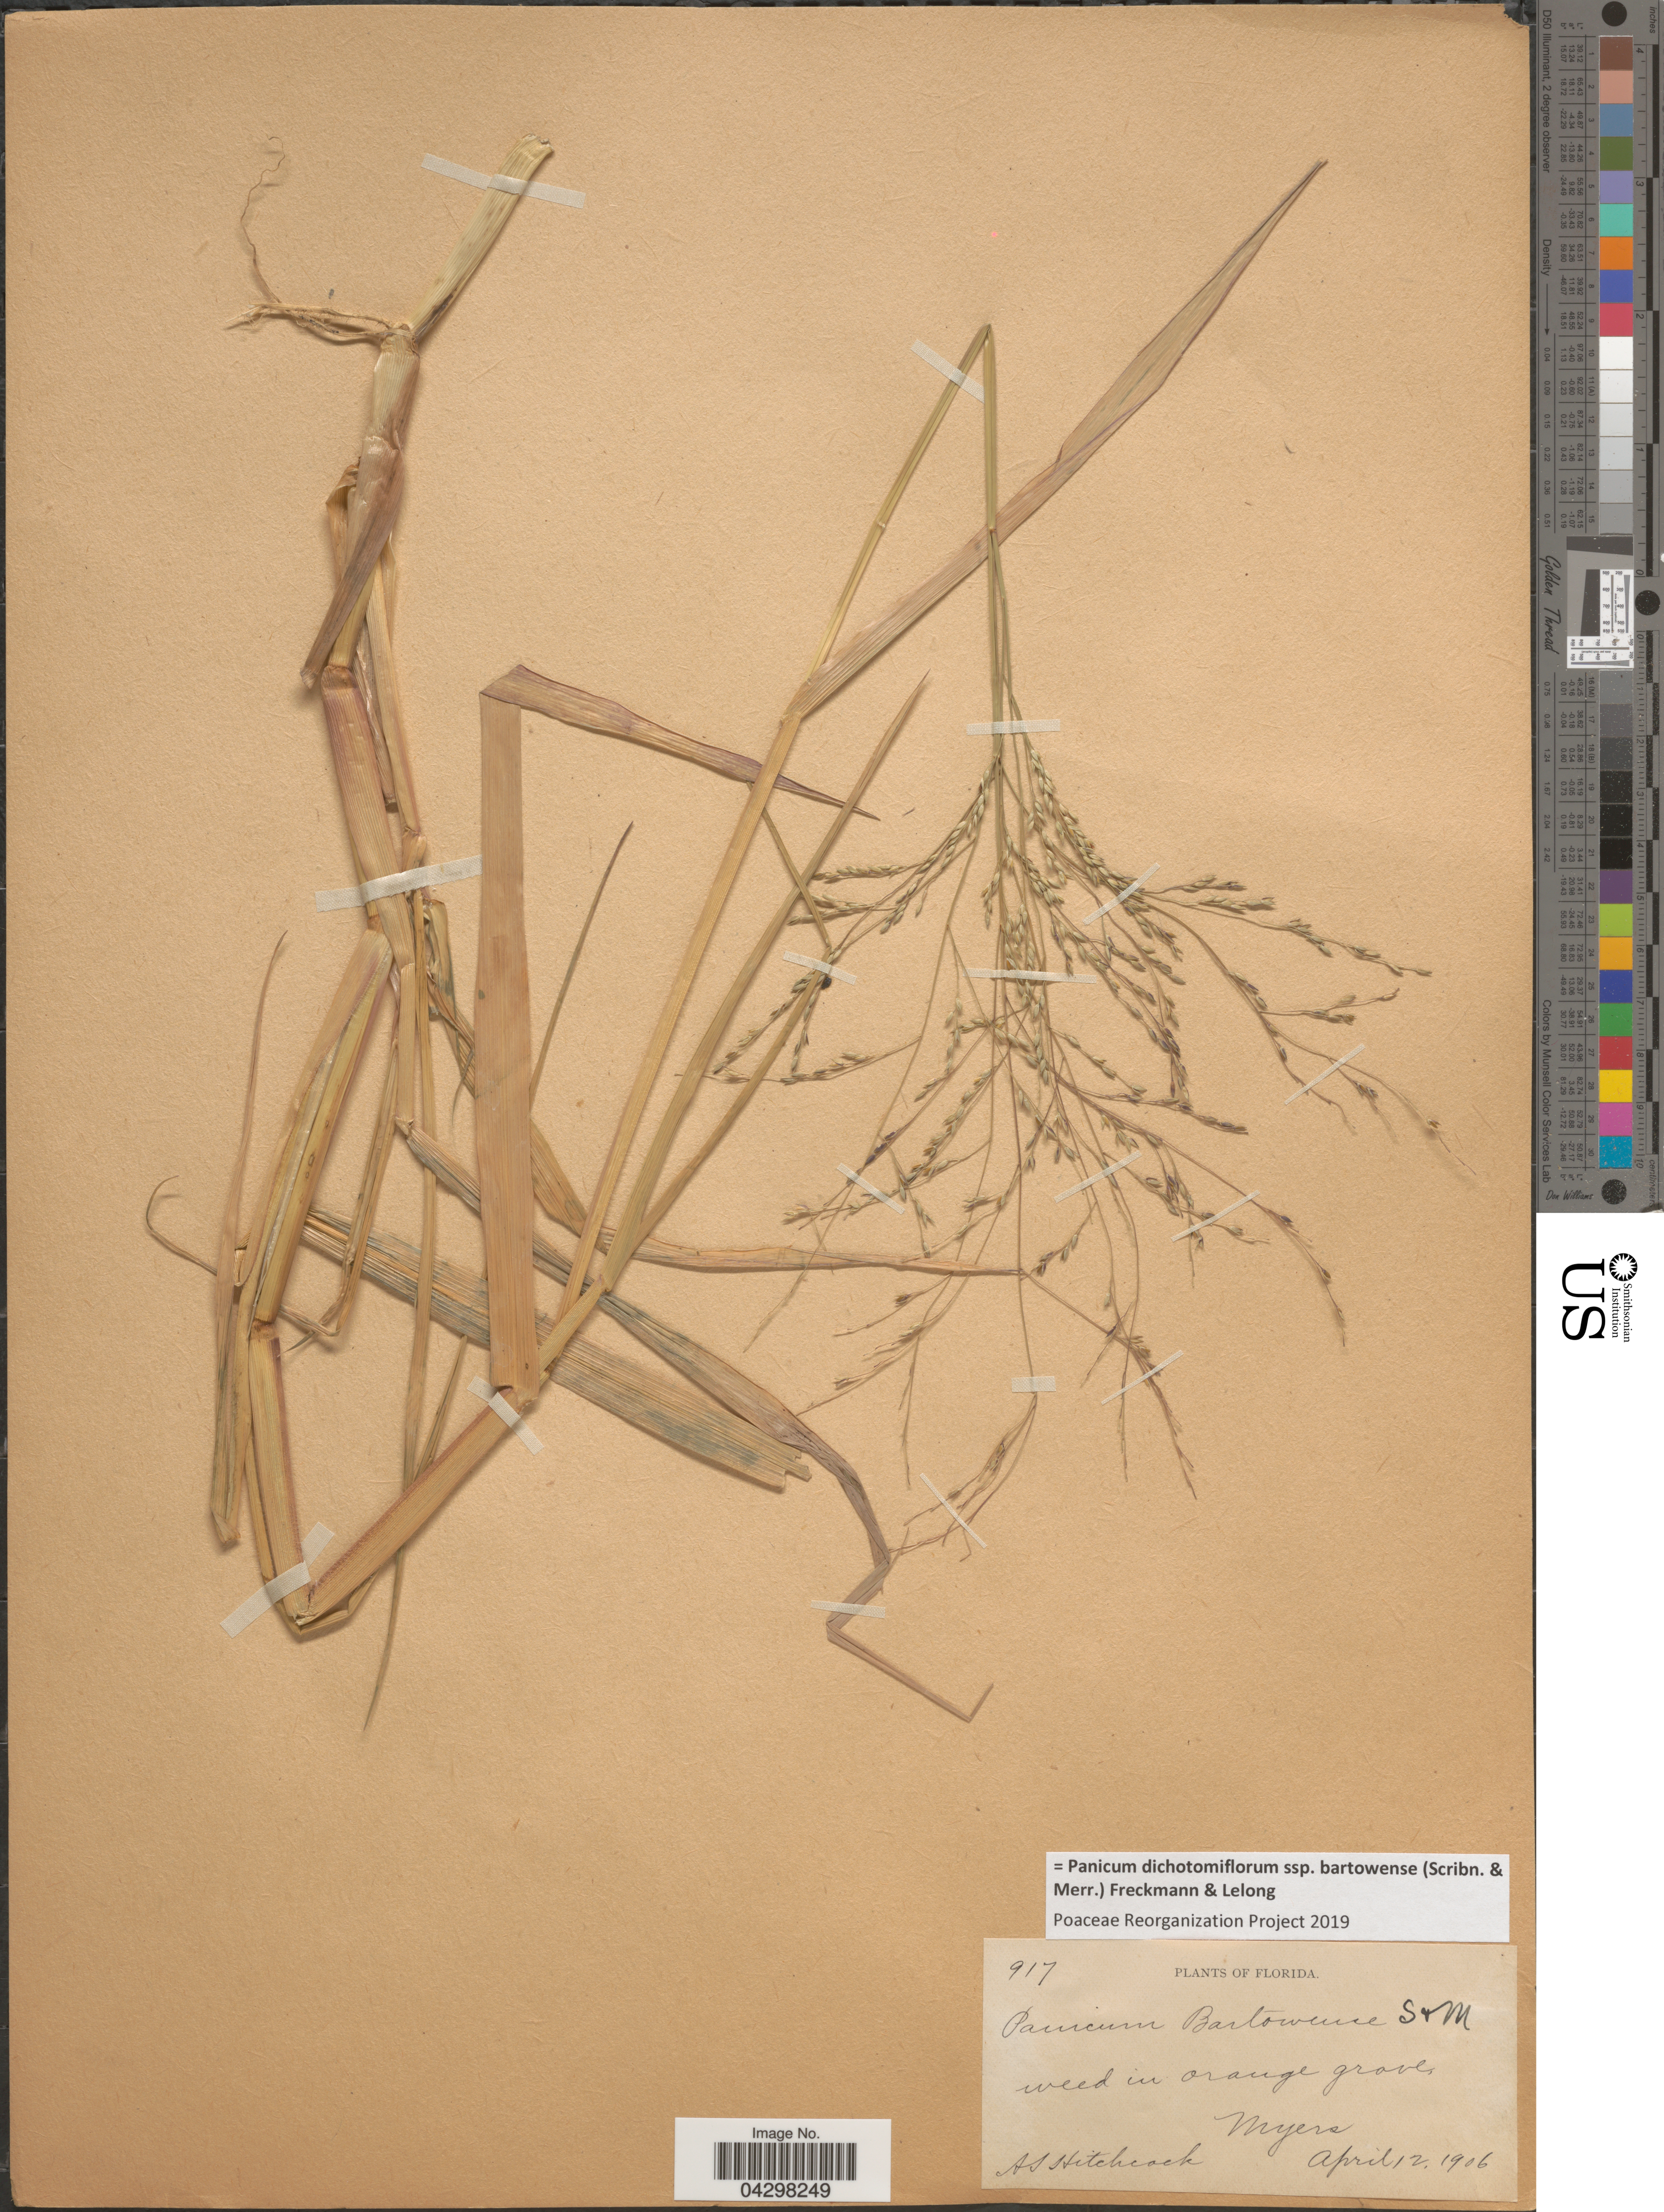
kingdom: Plantae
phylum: Tracheophyta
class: Liliopsida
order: Poales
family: Poaceae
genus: Panicum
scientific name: Panicum dichotomiflorum subsp. bartowense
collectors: A. S. Hitchcock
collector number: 917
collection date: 1906-04-12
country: United States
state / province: Florida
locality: Weed in orange grove, Myers.